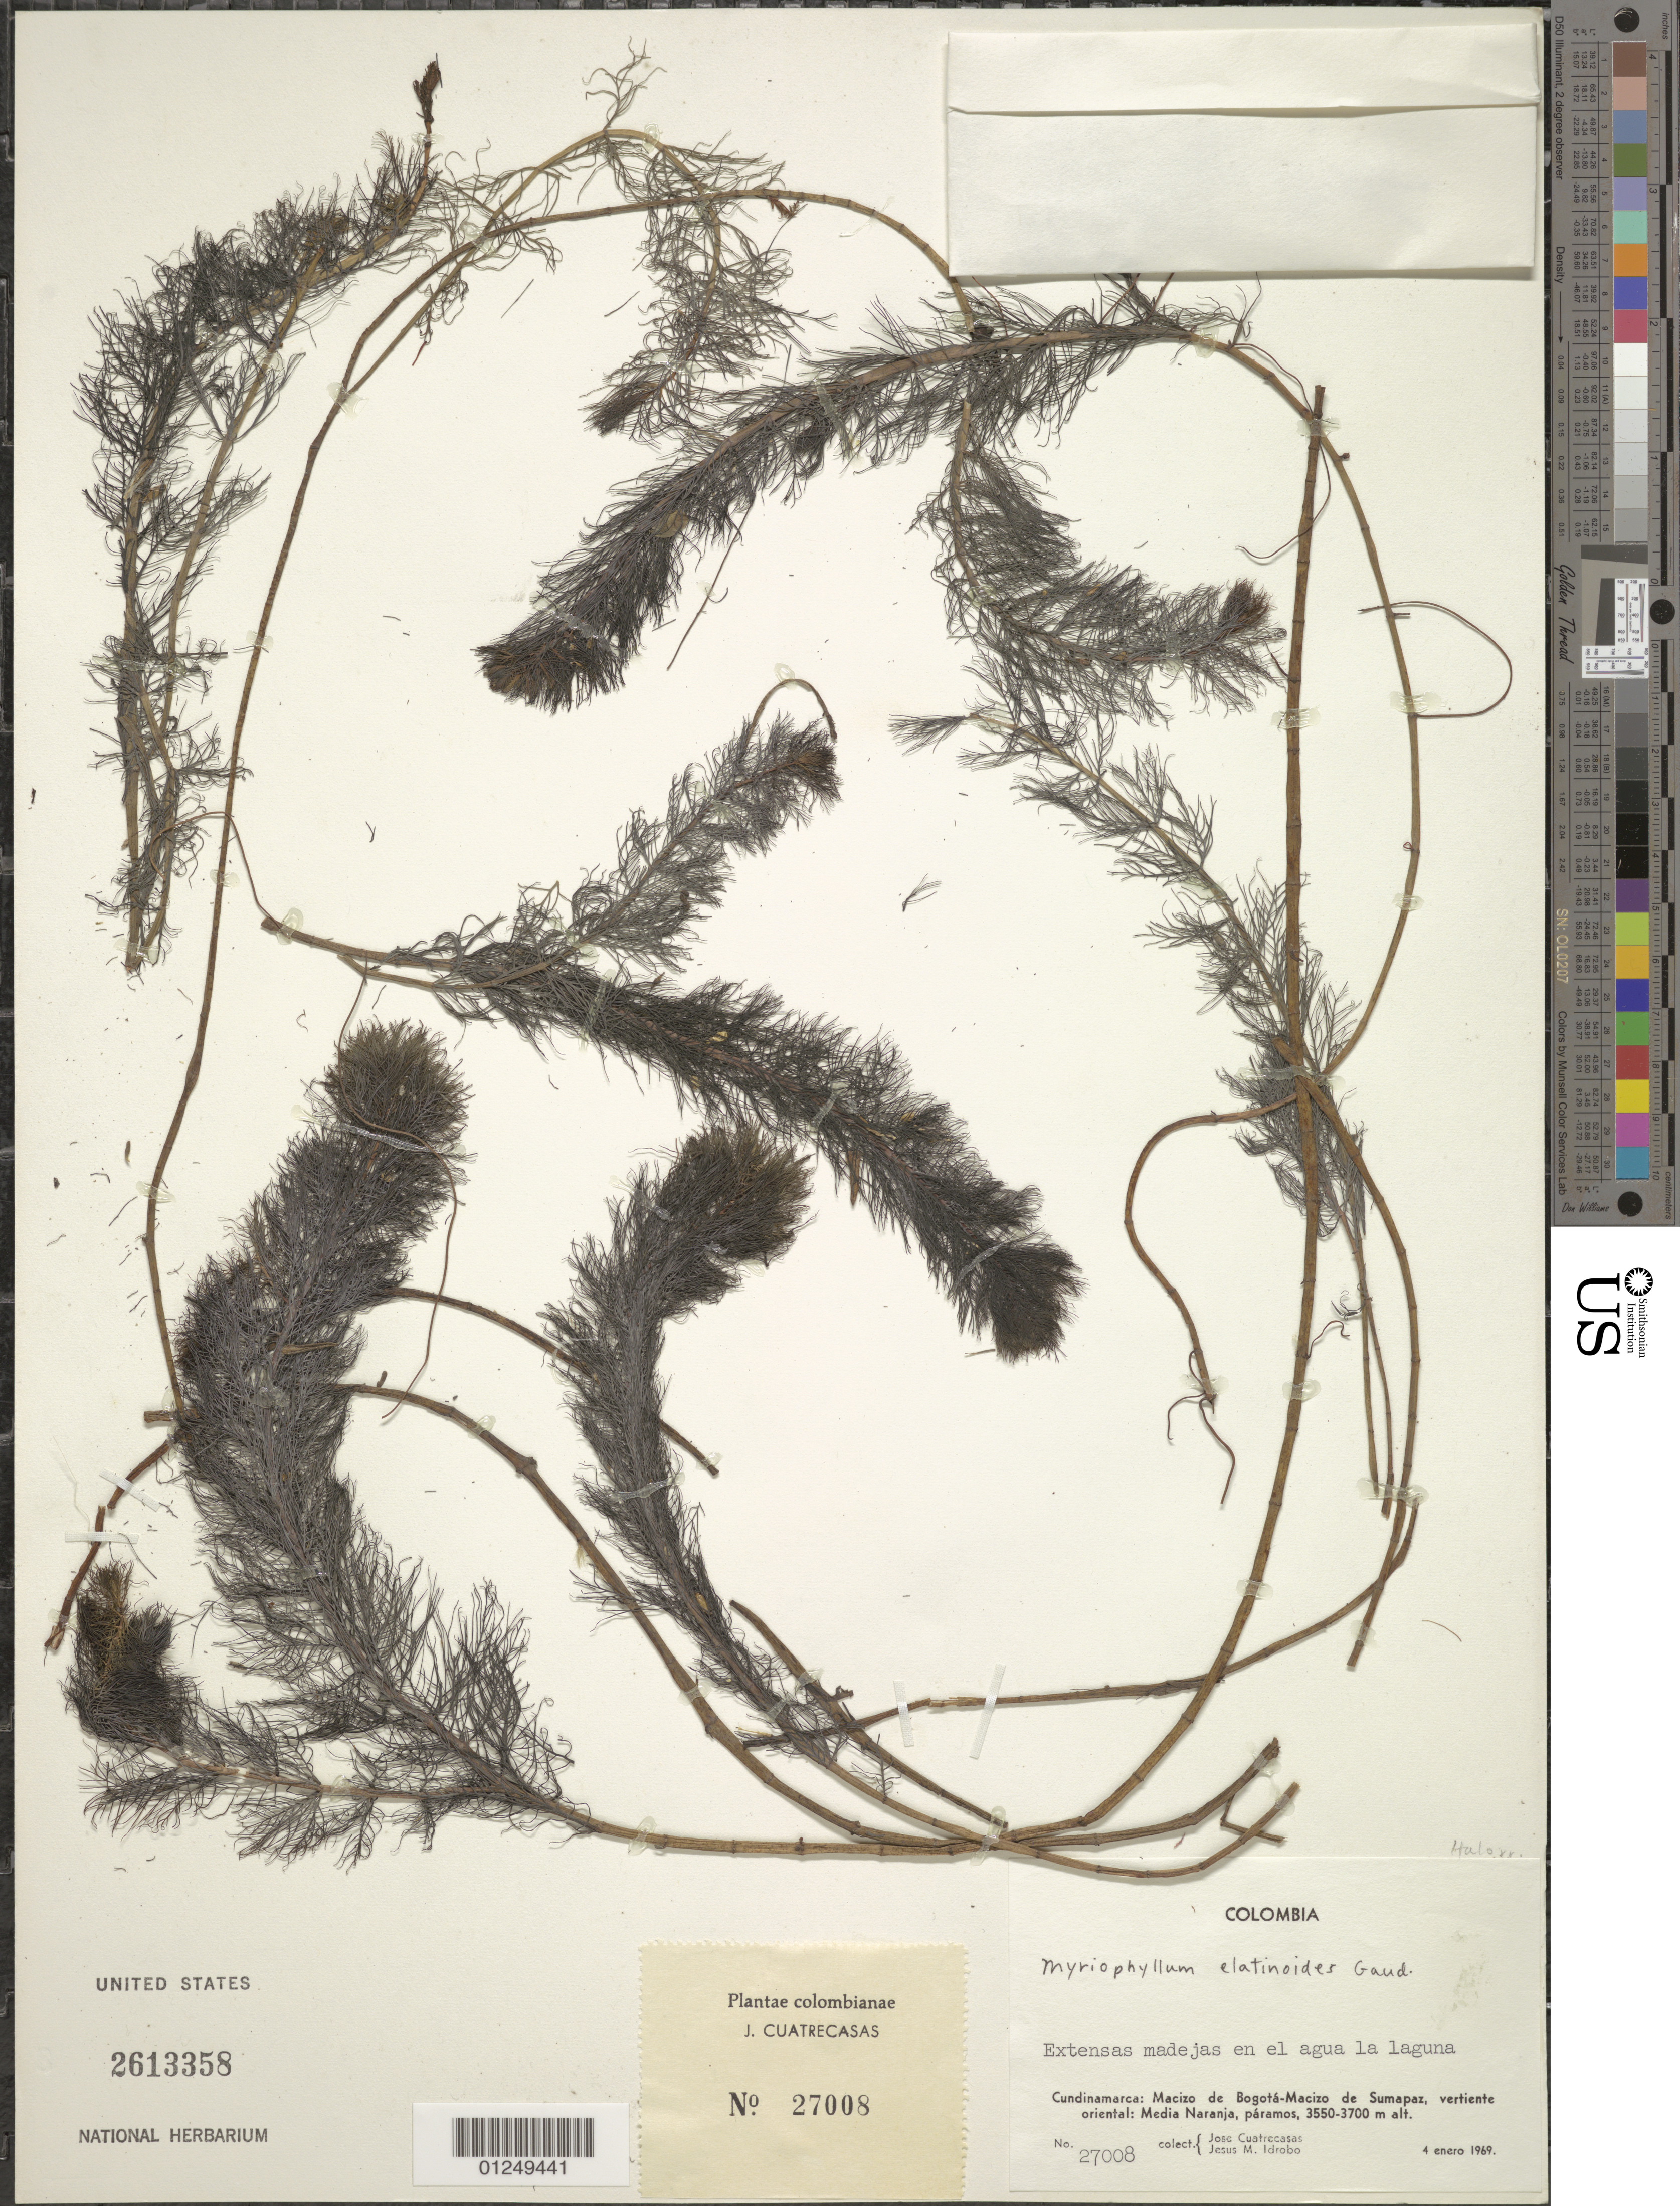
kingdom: Plantae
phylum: Tracheophyta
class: Magnoliopsida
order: Saxifragales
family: Haloragaceae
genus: Myriophyllum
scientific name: Myriophyllum elatinoides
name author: Gaudich.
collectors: J. Cuatrecasas & J. M. Idrobo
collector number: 27008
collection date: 1969-01-04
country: Colombia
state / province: Cundinamarca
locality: Macizo de Bogotá-Macizo de Sumapaz, vertiente oriental: Media Naranja, páramos.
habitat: Extensas madejas en el agua la laguna.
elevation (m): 3550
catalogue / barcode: US 2613358